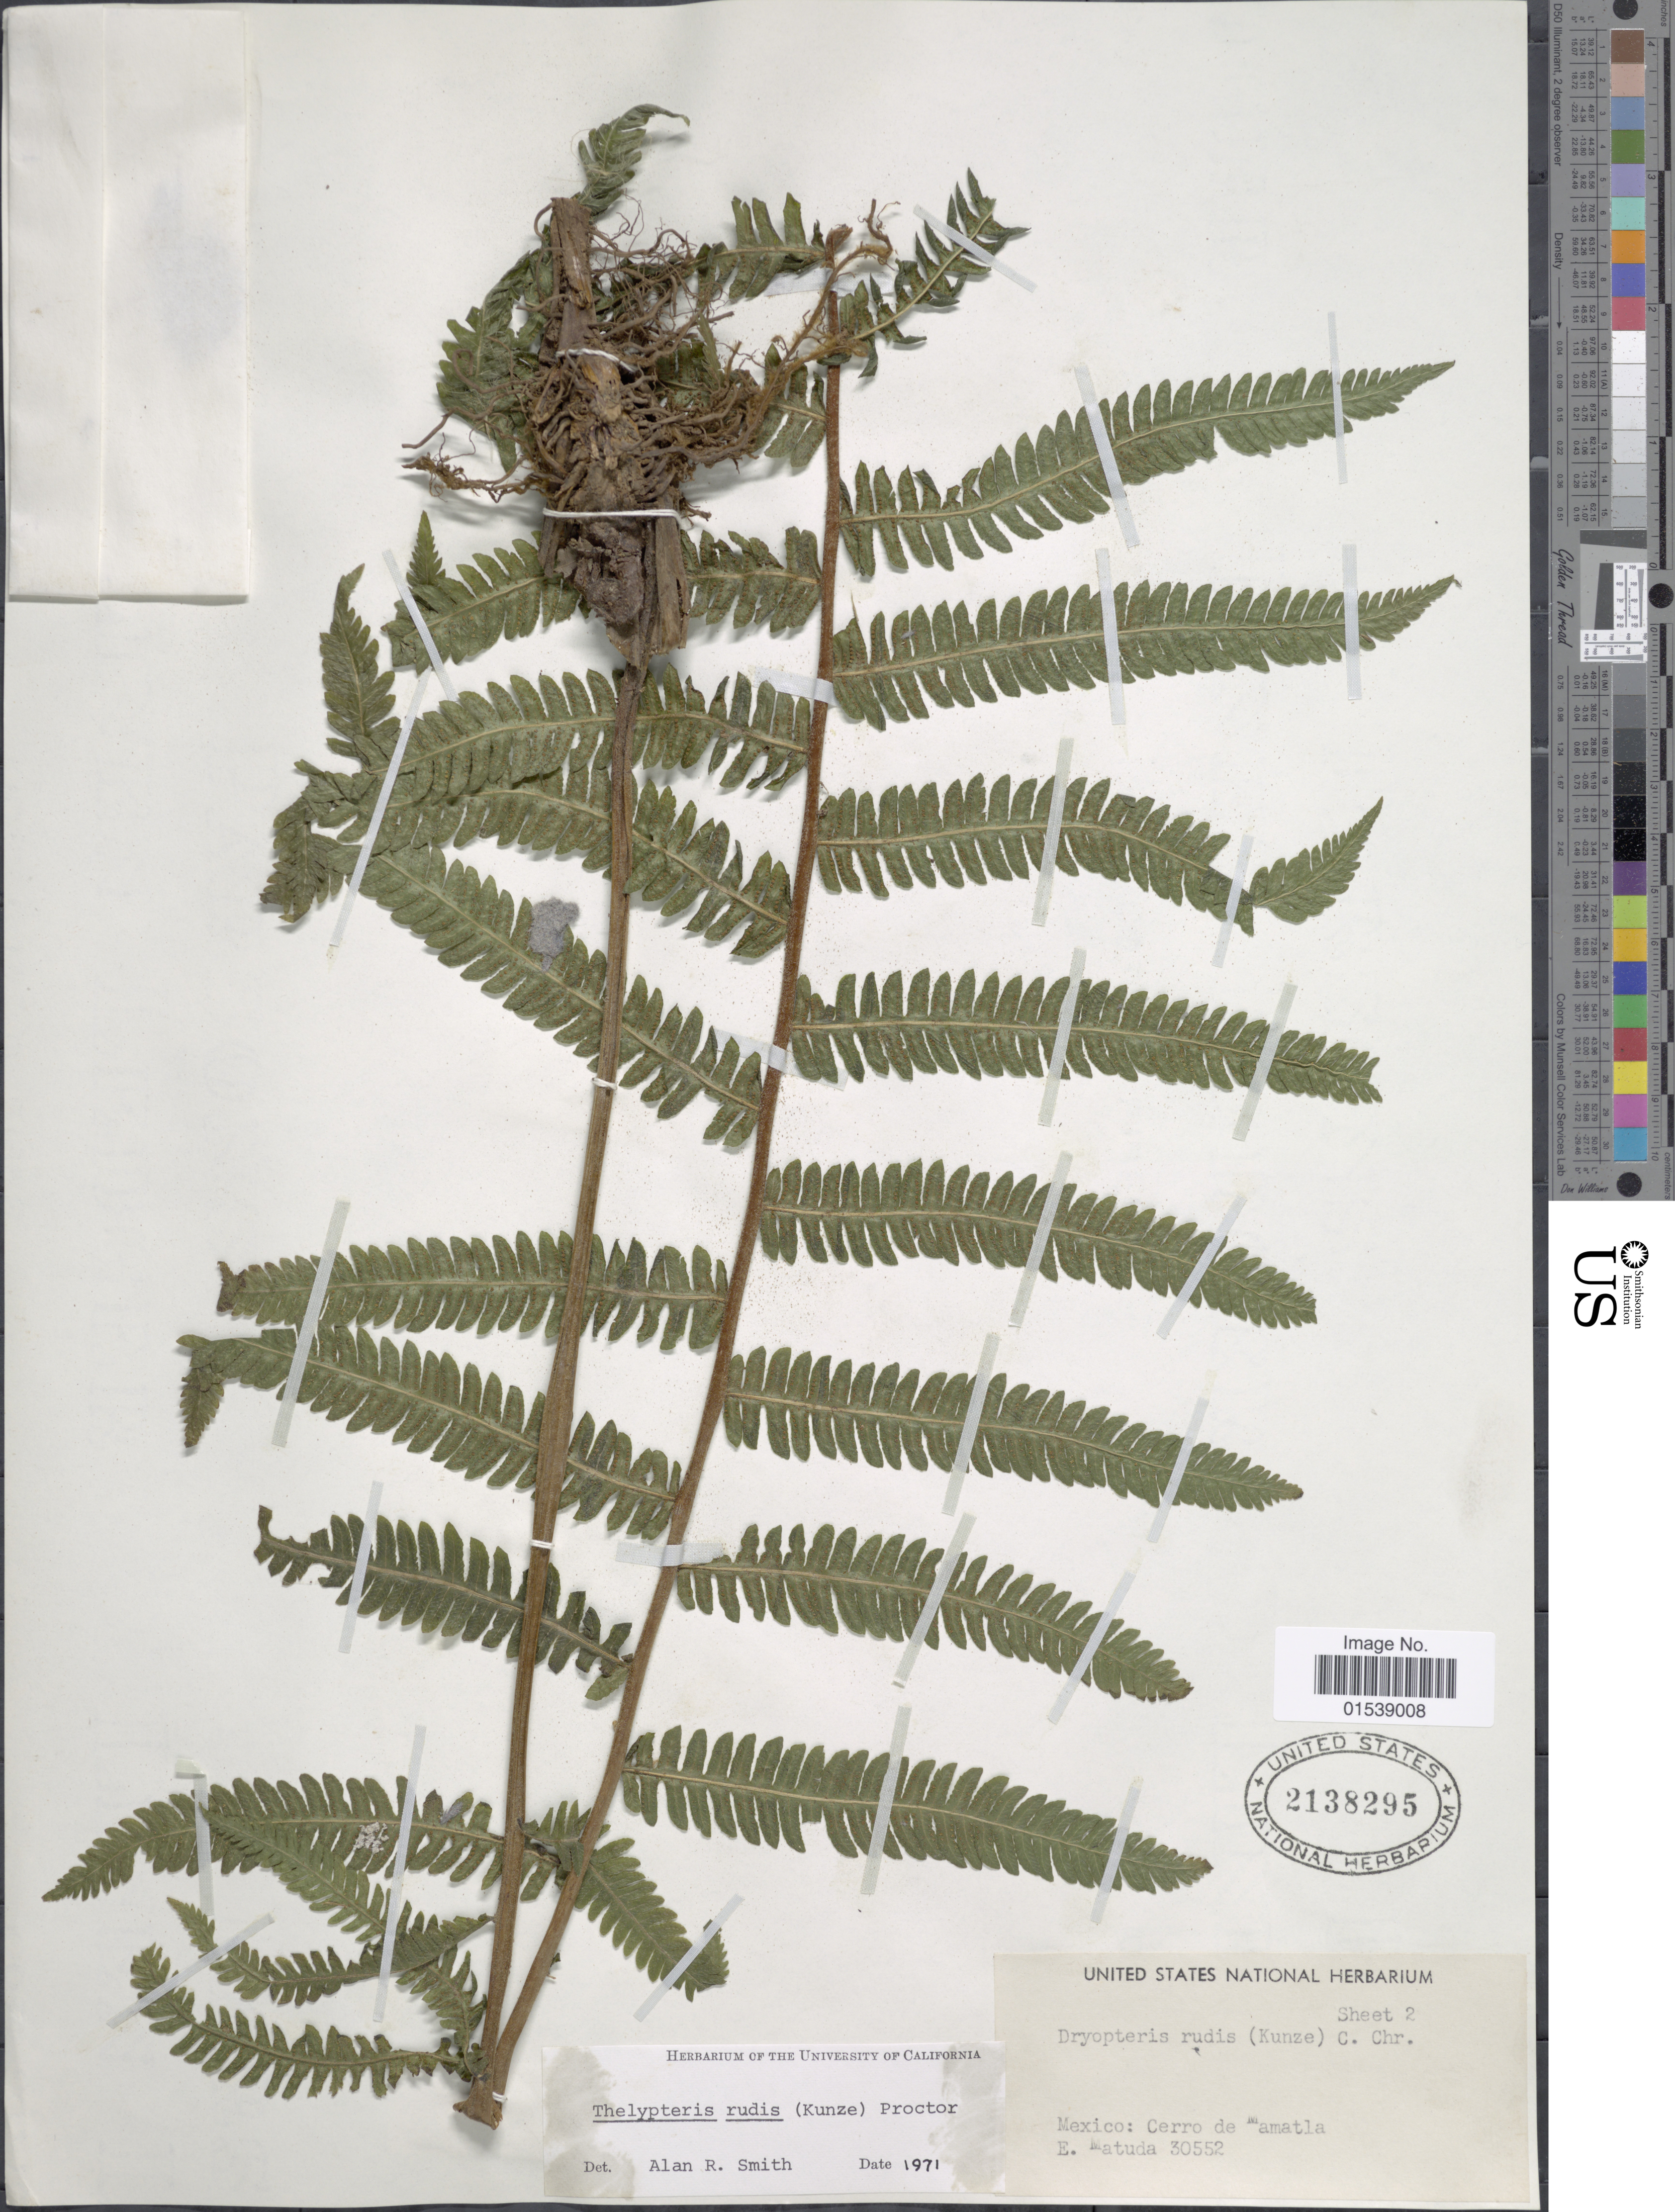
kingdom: Plantae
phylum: Tracheophyta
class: Polypodiopsida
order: Polypodiales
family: Thelypteridaceae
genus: Amauropelta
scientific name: Amauropelta rudis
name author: (Kunze) Pic. Serm.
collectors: E. Matuda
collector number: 30552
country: Mexico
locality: Mexico: Cerro de Mamatla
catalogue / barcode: US 2138295